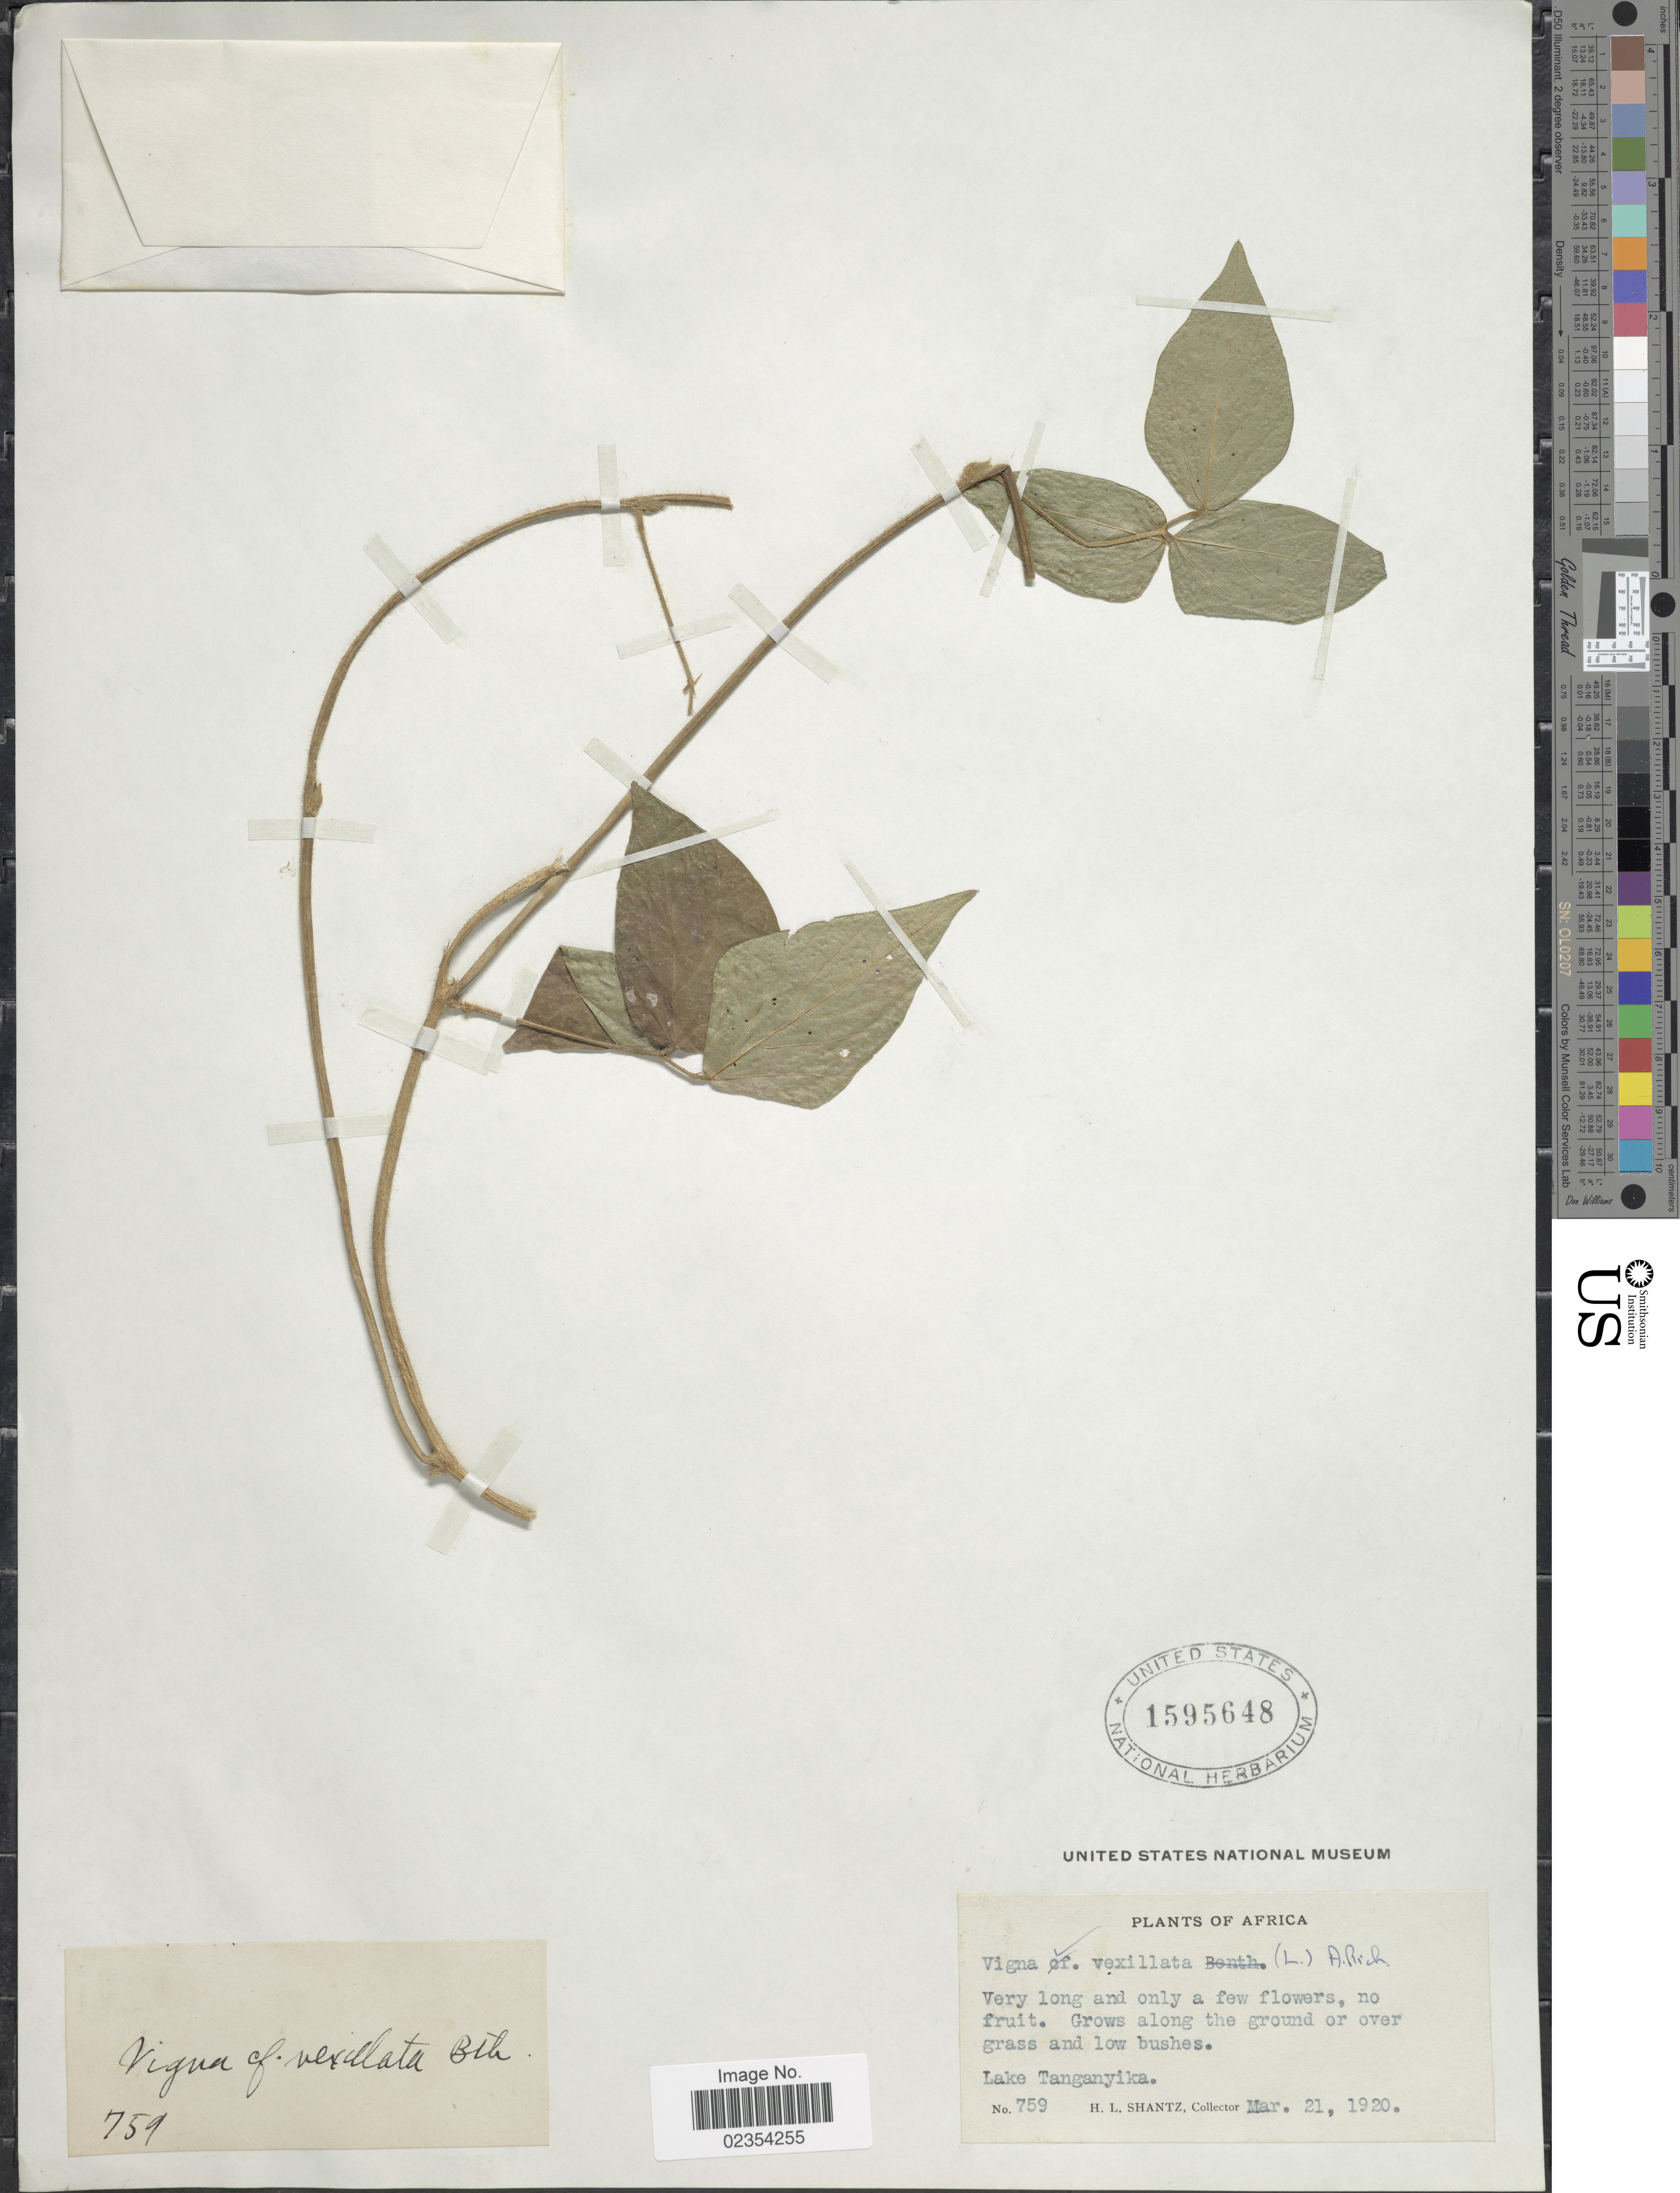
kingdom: Plantae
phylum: Tracheophyta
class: Magnoliopsida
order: Fabales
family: Fabaceae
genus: Vigna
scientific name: Vigna reticulata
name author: Hook. f.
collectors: H. Shantz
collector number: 759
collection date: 1920-03-21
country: Tanzania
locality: Along the ground or over grass and low bushes, Lake Tanganyika.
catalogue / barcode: US 1595648